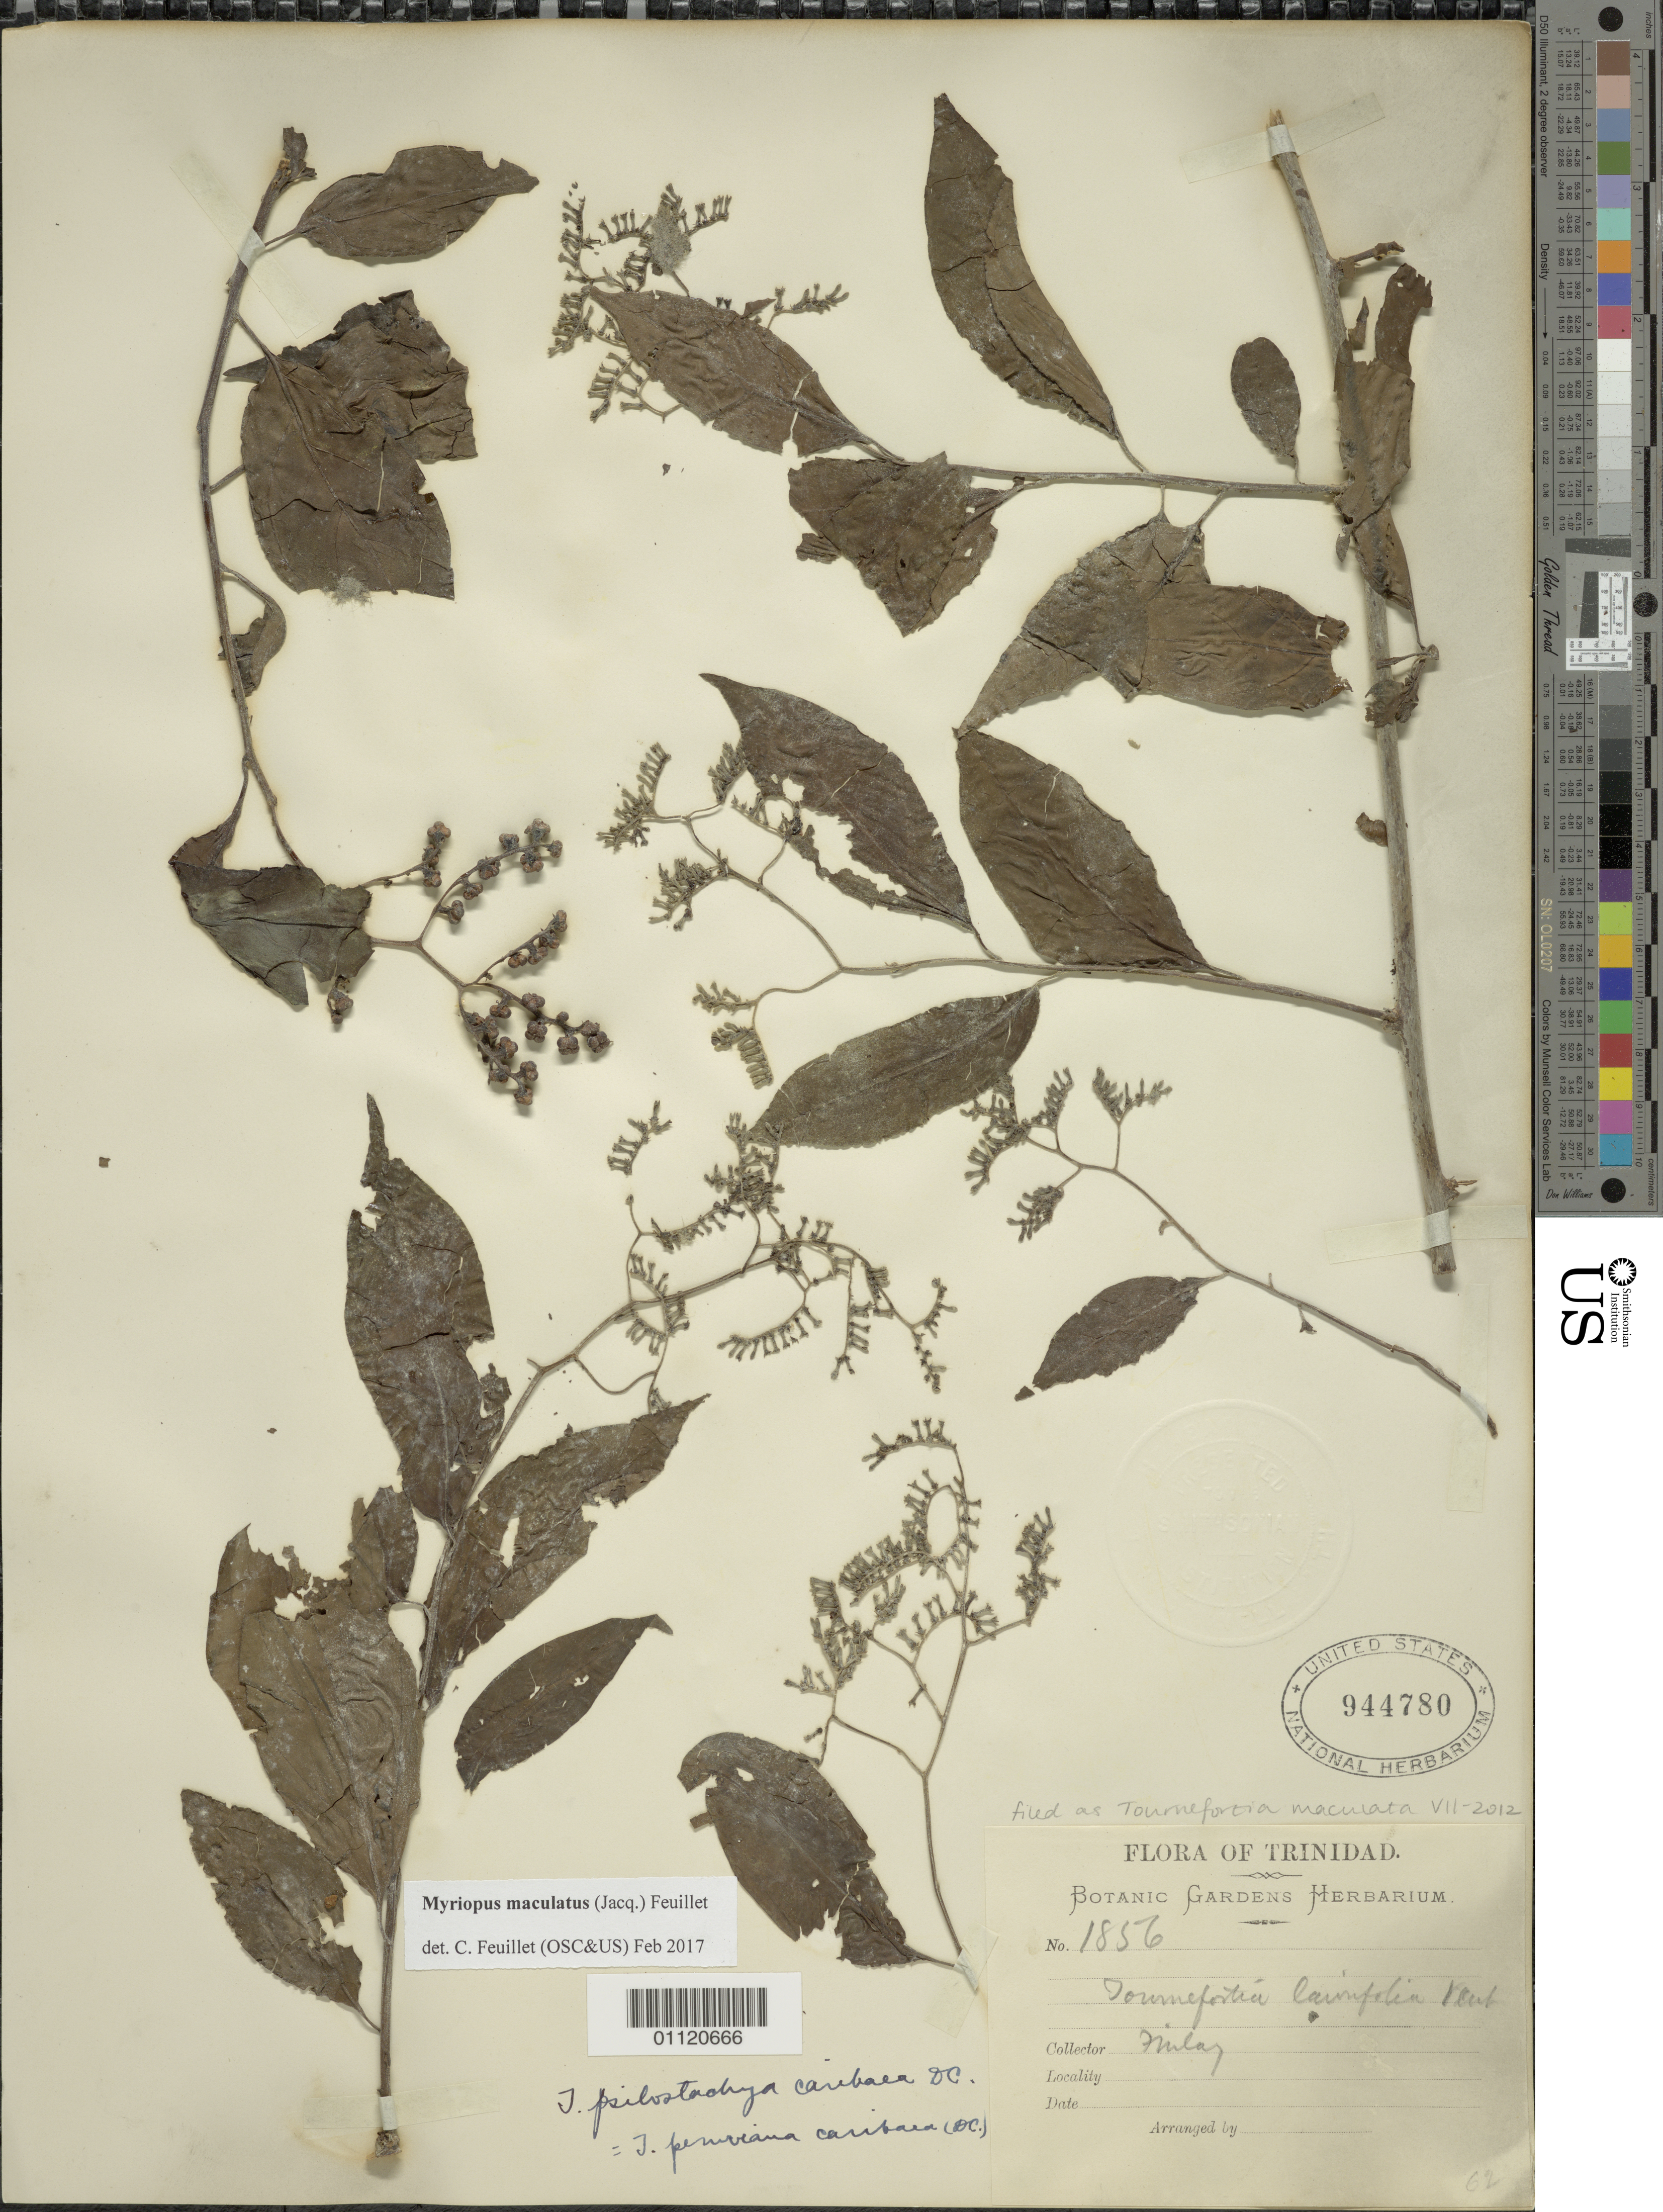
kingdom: Plantae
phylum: Tracheophyta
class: Magnoliopsida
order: Boraginales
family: Heliotropiaceae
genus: Myriopus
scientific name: Myriopus maculatus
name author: (Jacq.) Feuillet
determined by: Feuillet, C.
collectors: -. Finlay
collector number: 1856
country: Trinidad and Tobago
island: Trinidad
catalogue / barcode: US 944780